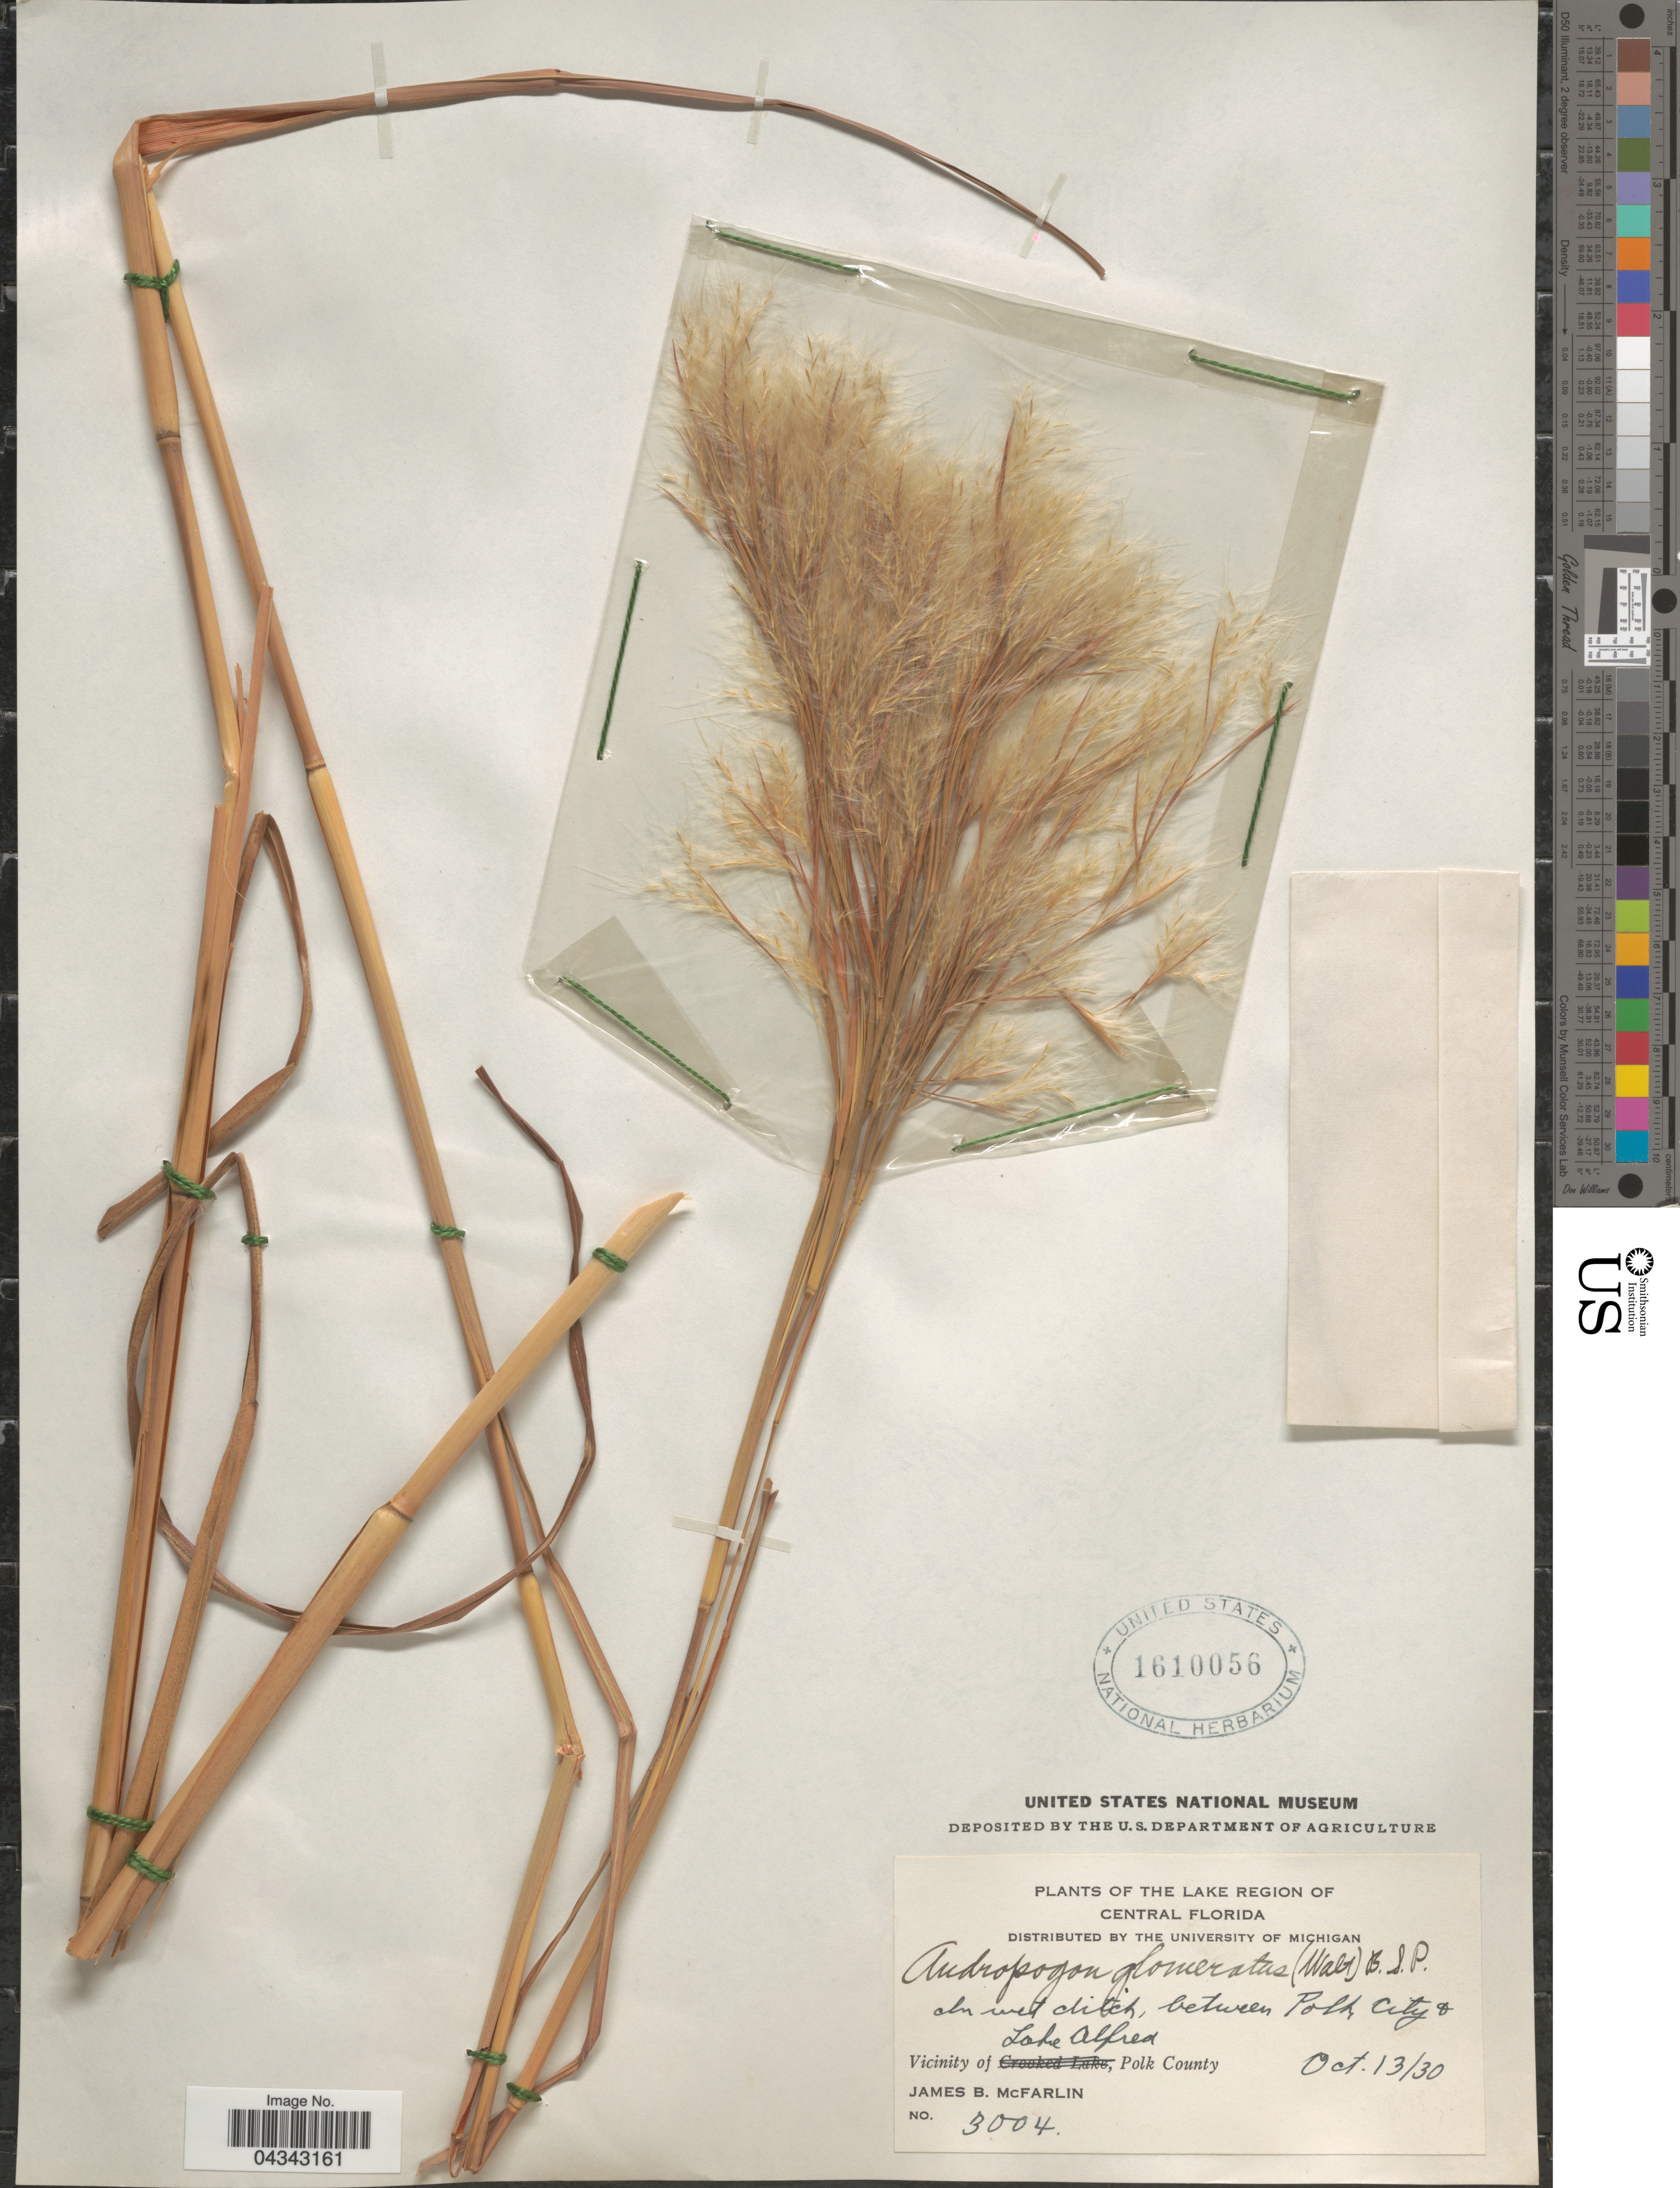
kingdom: Plantae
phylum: Tracheophyta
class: Liliopsida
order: Poales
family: Poaceae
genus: Andropogon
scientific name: Andropogon glomeratus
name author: (Walter) Britton, Stearns & Poggenb.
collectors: J. McFarlin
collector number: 3004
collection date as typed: Transcribed d/m/y: 13/10/30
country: United States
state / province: Florida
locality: Lake Region of Central Florida. In wet ditch, between Polk City & Vicinity of Lake Alfred, Polk County.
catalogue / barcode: US 1610056